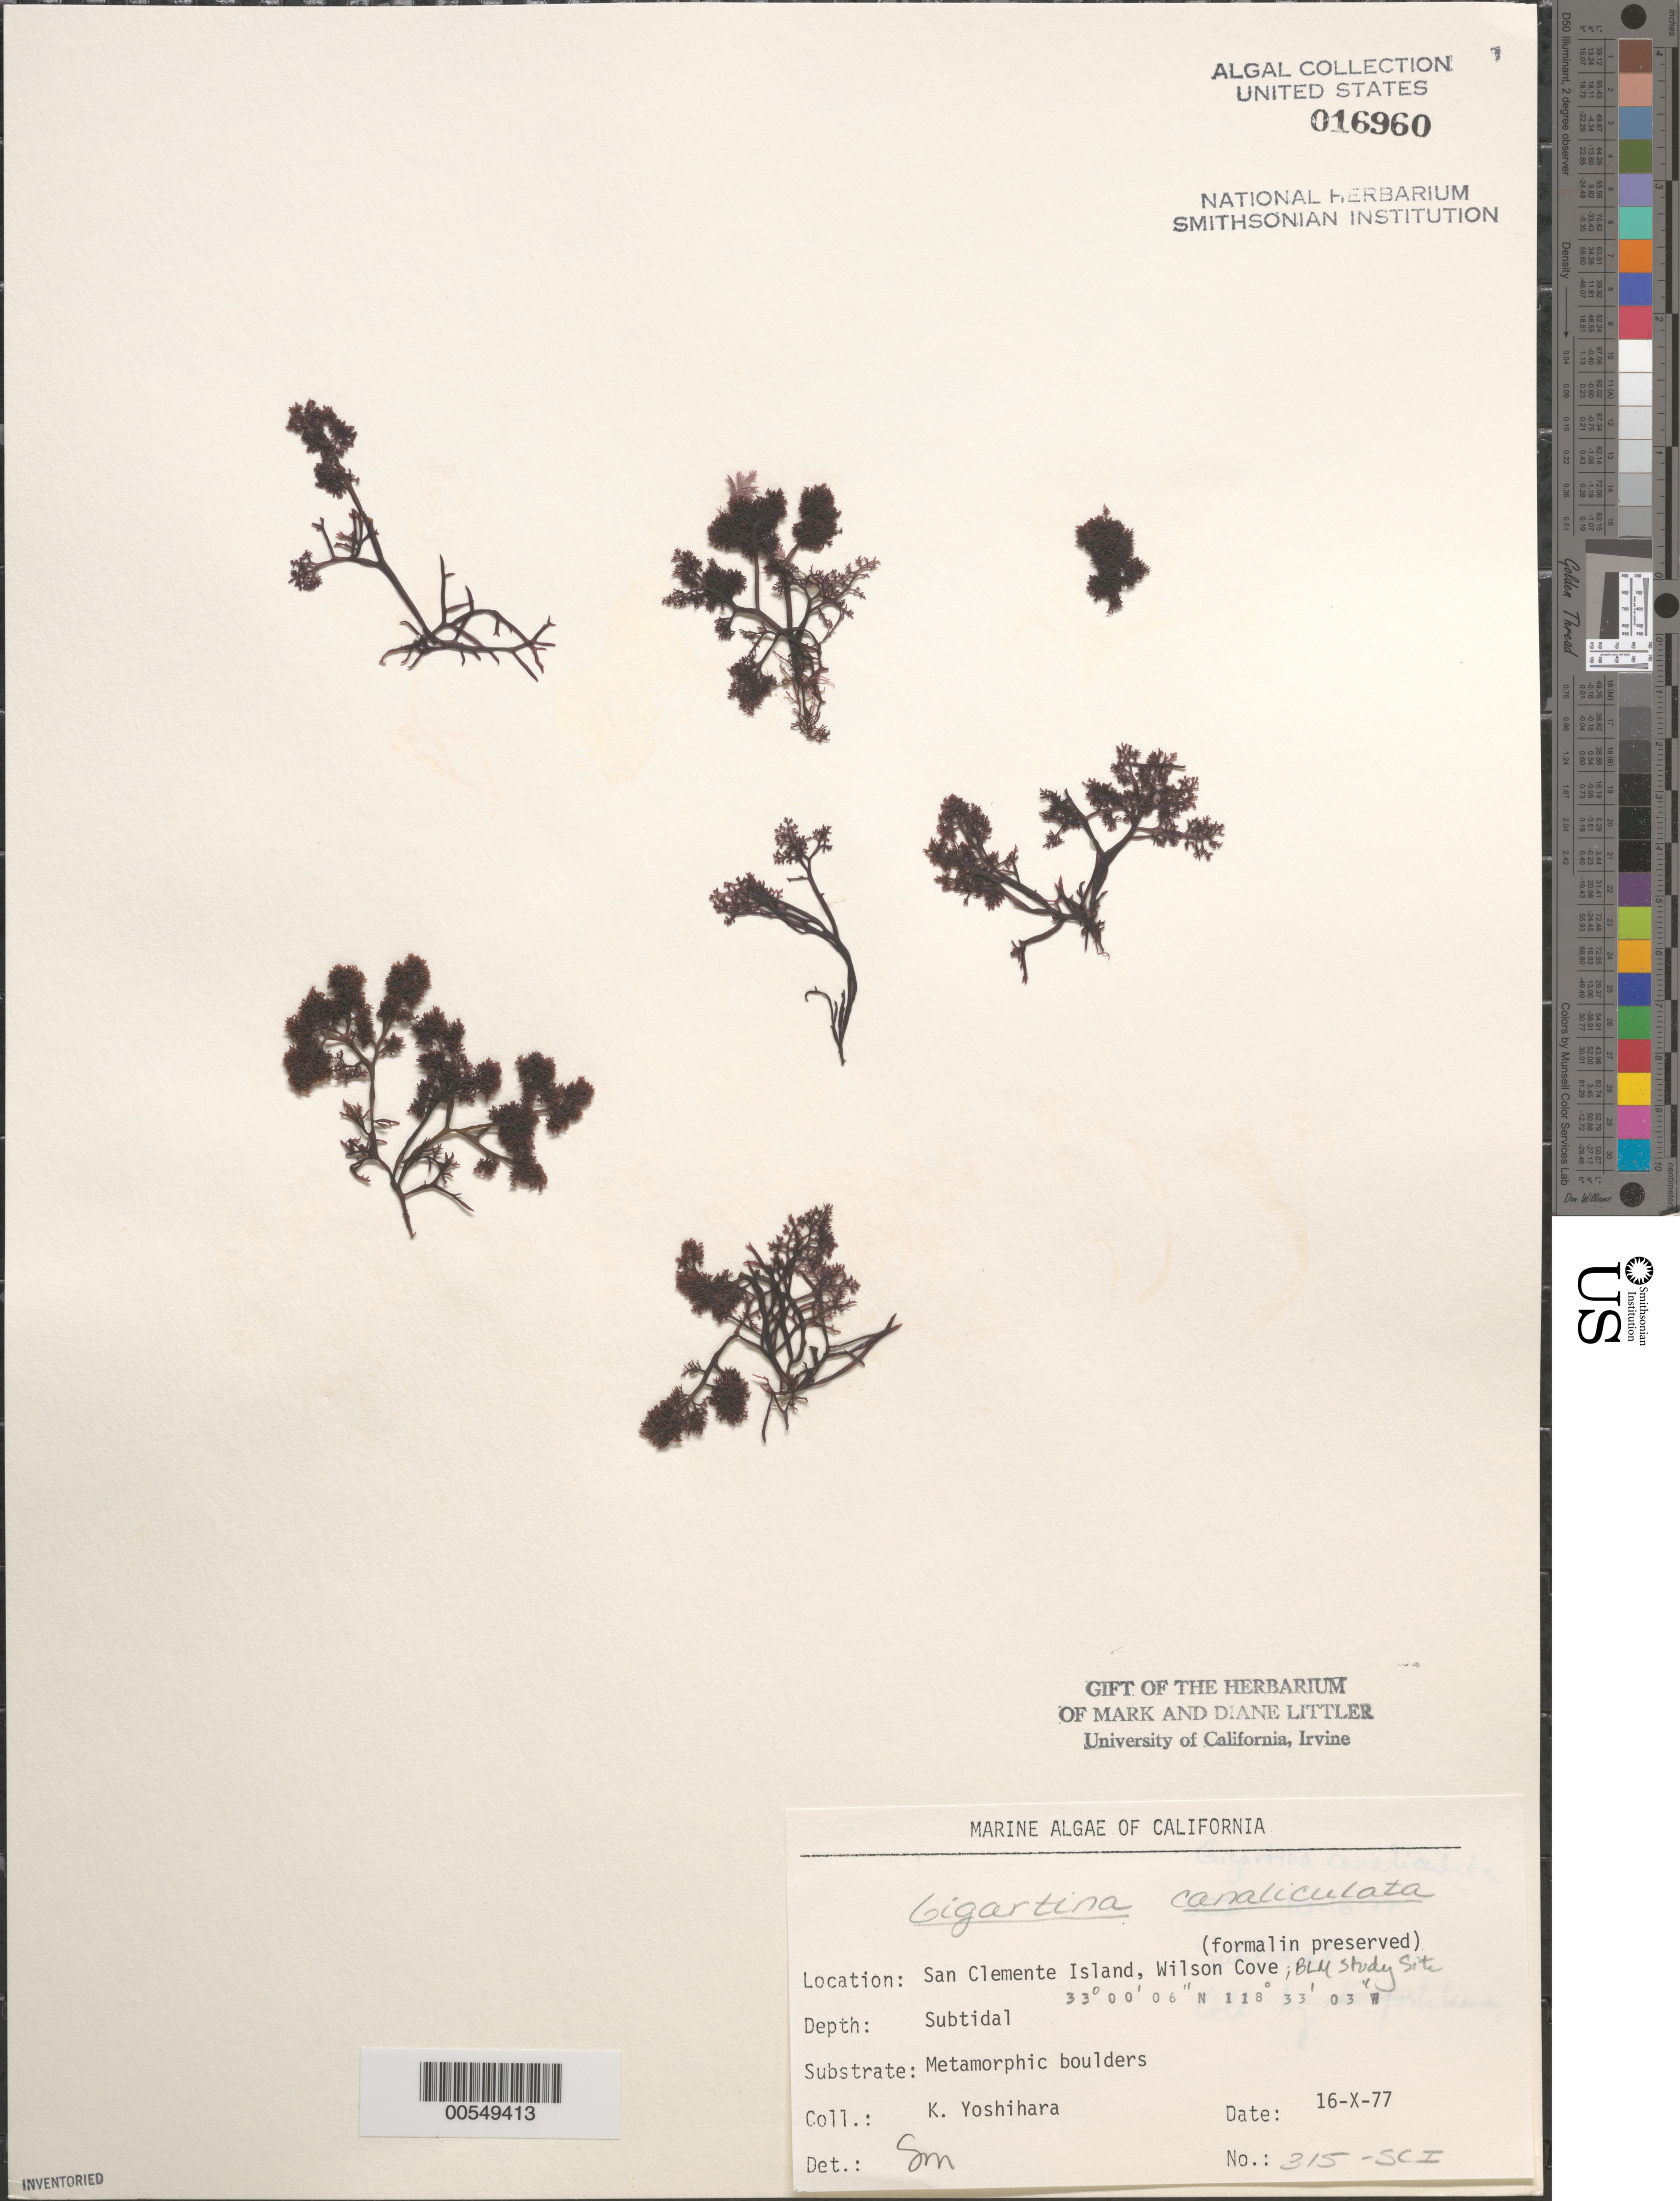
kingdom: Plantae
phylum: Rhodophyta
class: Florideophyceae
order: Gigartinales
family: Gigartinaceae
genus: Chondracanthus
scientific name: Chondracanthus canaliculatus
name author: (Harv.) Guiry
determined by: Algae name updating Project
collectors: K. Yoshihara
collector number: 315-sci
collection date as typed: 16 Oct 1977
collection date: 1977-10-16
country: United States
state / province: California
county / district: Los Angeles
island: San Clemente Island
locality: Wilson Cove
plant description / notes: BLM-SOCALBIGHT Rocky Intertidal Survey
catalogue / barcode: US 16960